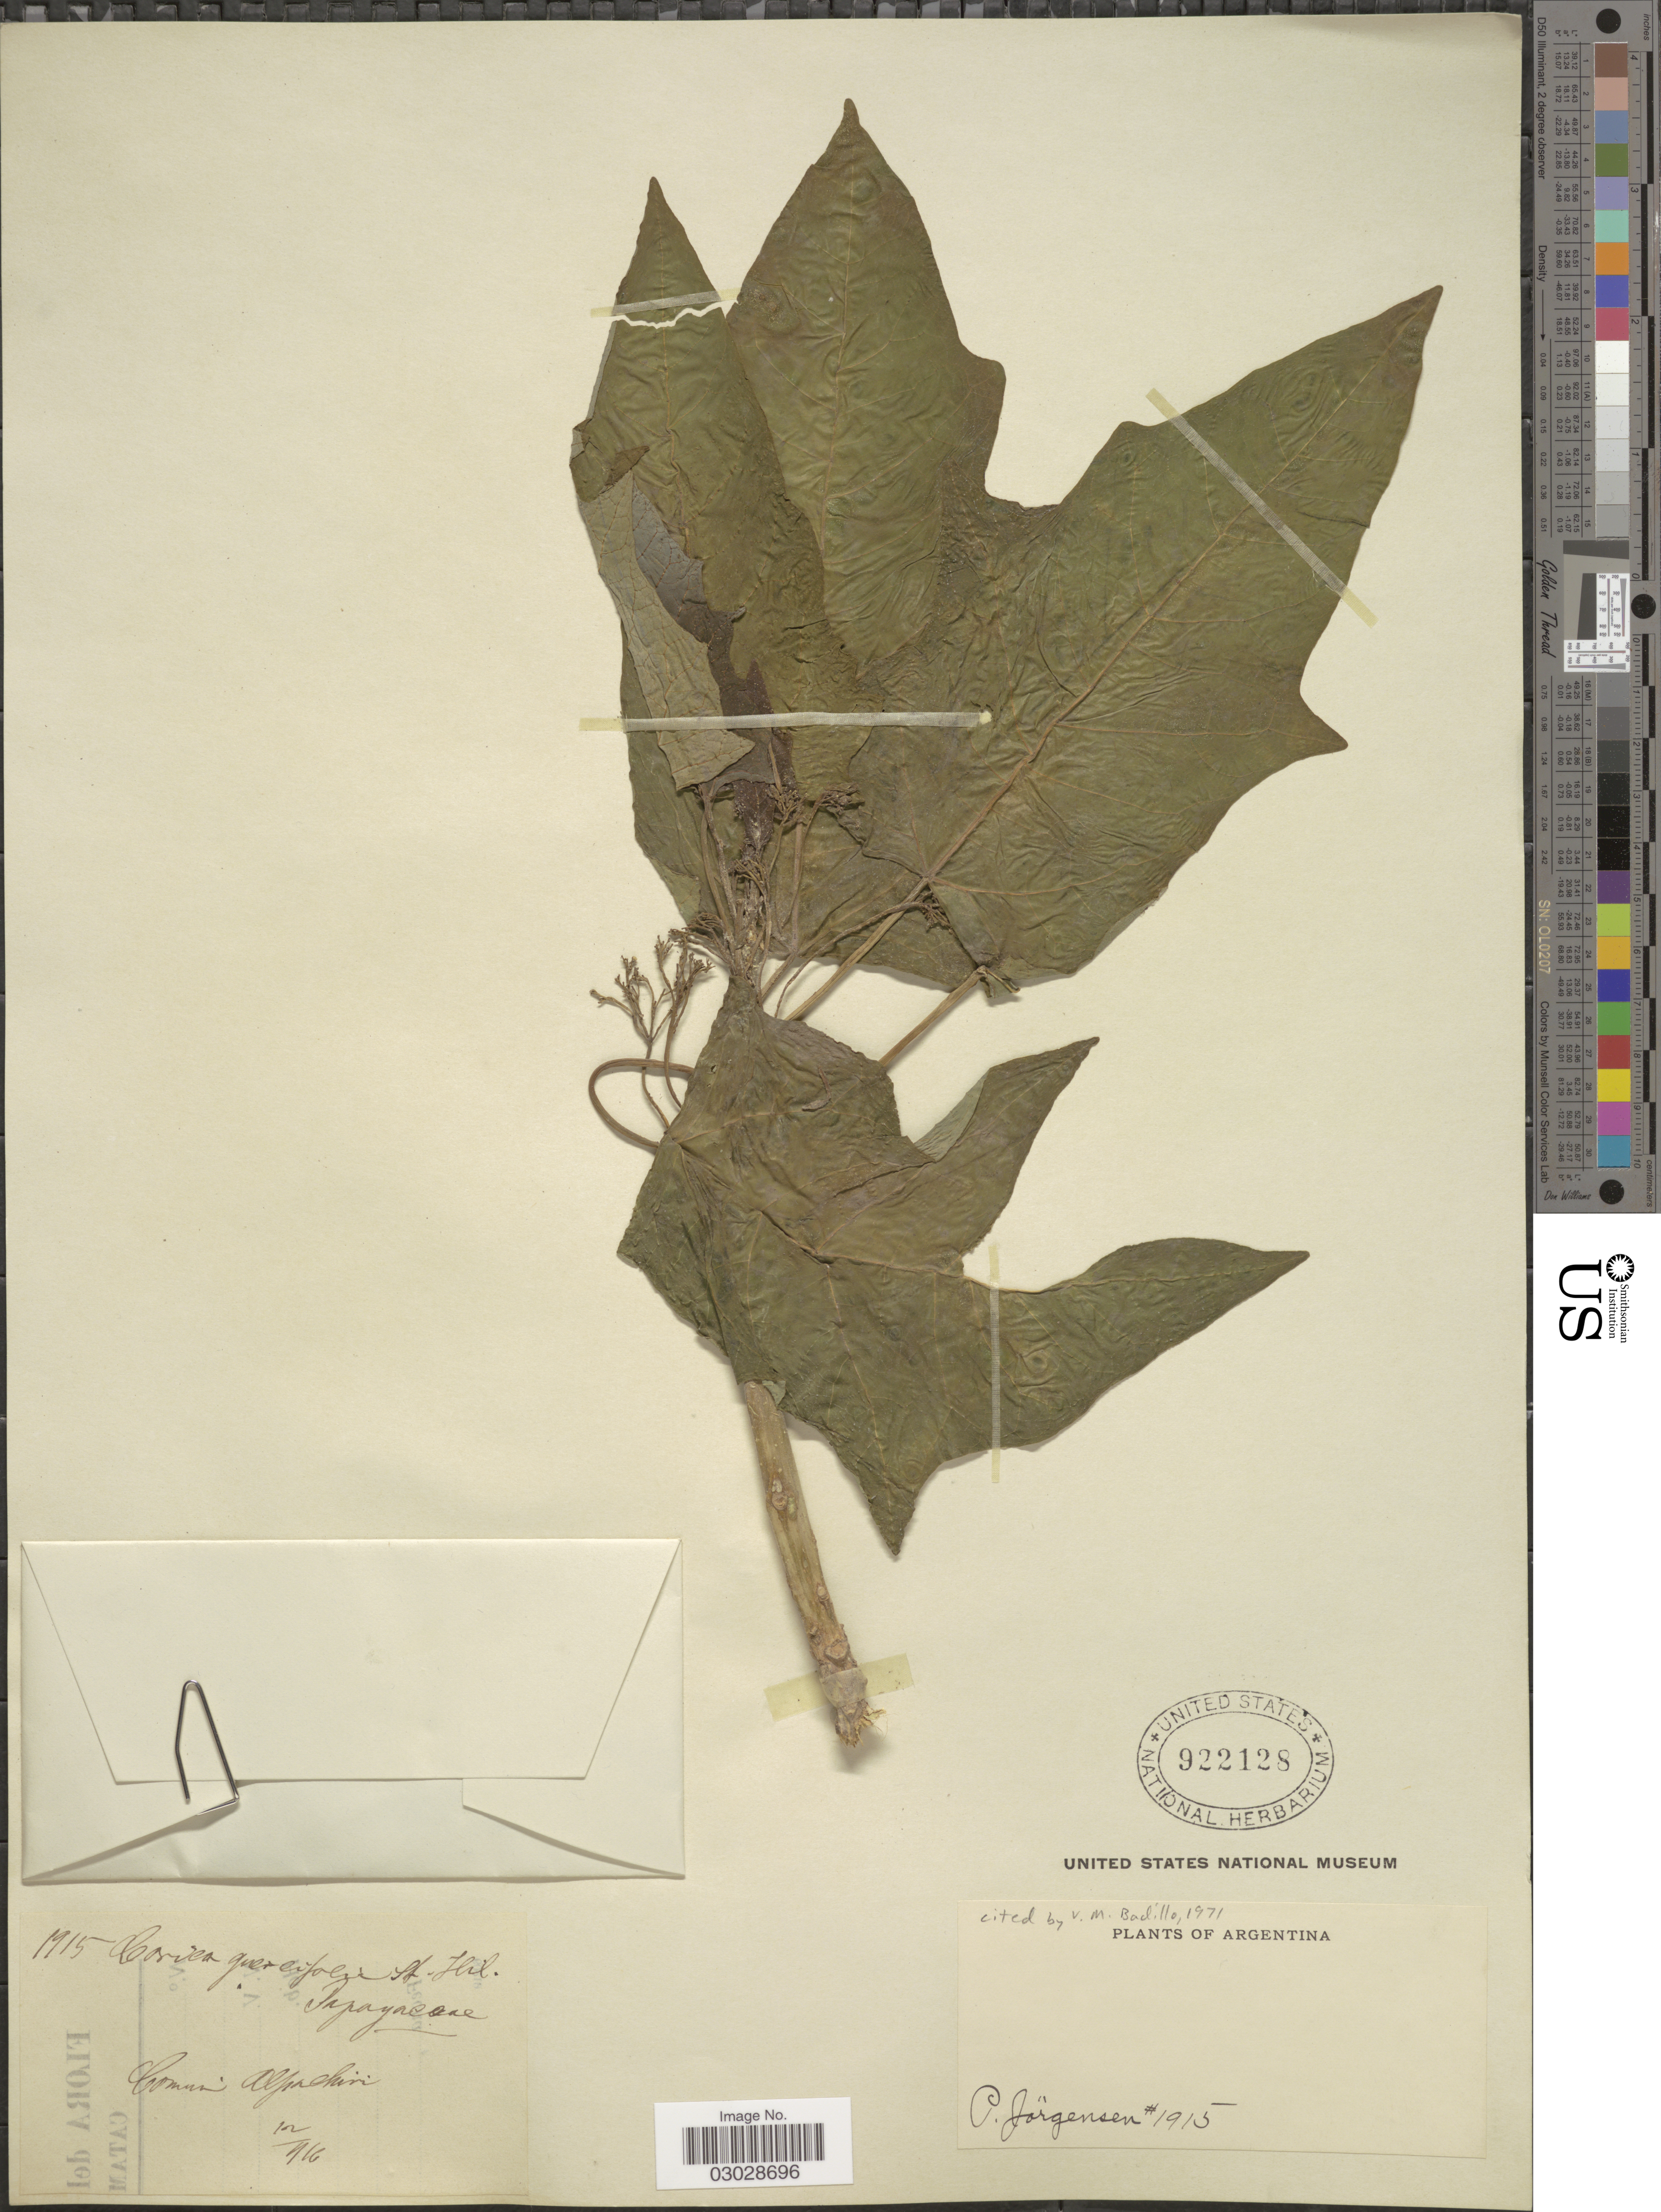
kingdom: Plantae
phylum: Tracheophyta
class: Magnoliopsida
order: Brassicales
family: Caricaceae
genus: Vasconcellea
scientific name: Vasconcellea quercifolia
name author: A. St.-Hil.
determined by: Strong, M. T., (US), Smithsonian Institution - National Museum of Natural History (UNITED STATES)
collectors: P. Jörgensen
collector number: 1915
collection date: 1916-12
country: Argentina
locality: Comm. Alpachiri.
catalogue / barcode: US 922128